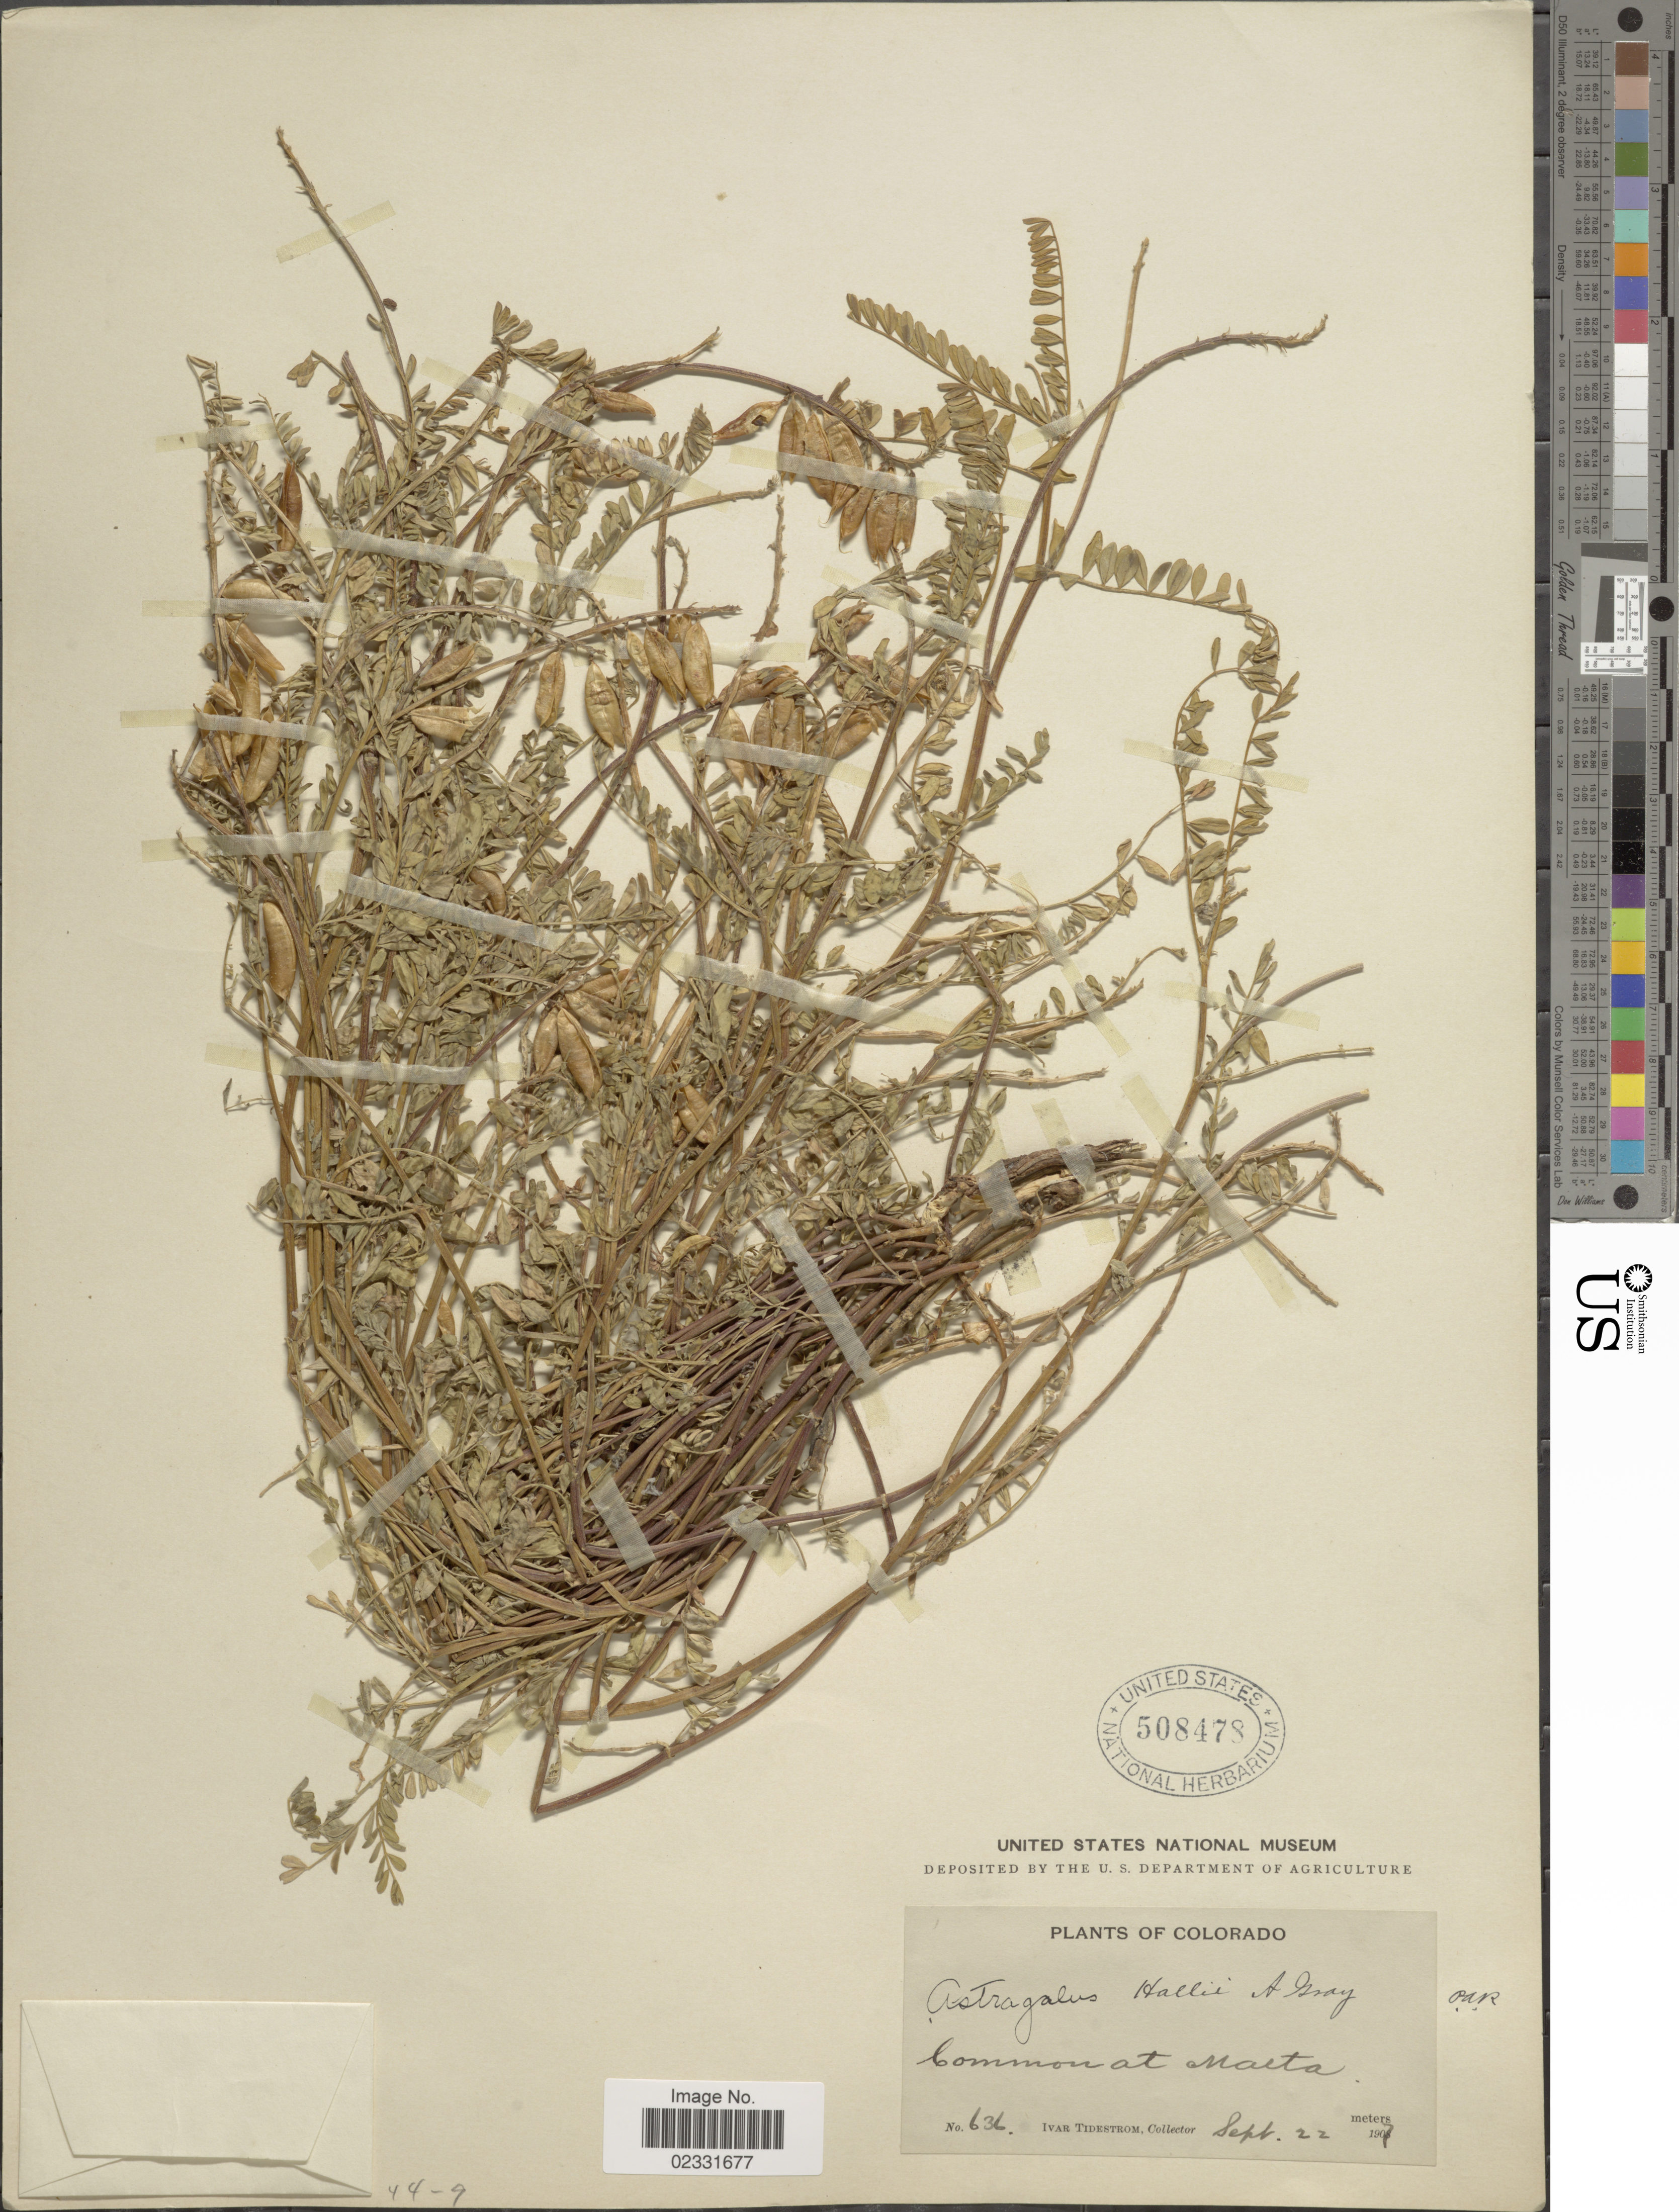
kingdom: Plantae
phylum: Tracheophyta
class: Magnoliopsida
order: Fabales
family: Fabaceae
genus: Astragalus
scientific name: Astragalus hallii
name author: A. Gray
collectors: I. F. Tidestrom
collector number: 636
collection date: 1901-09-22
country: United States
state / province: Colorado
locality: Common at Malta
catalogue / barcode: US 508478